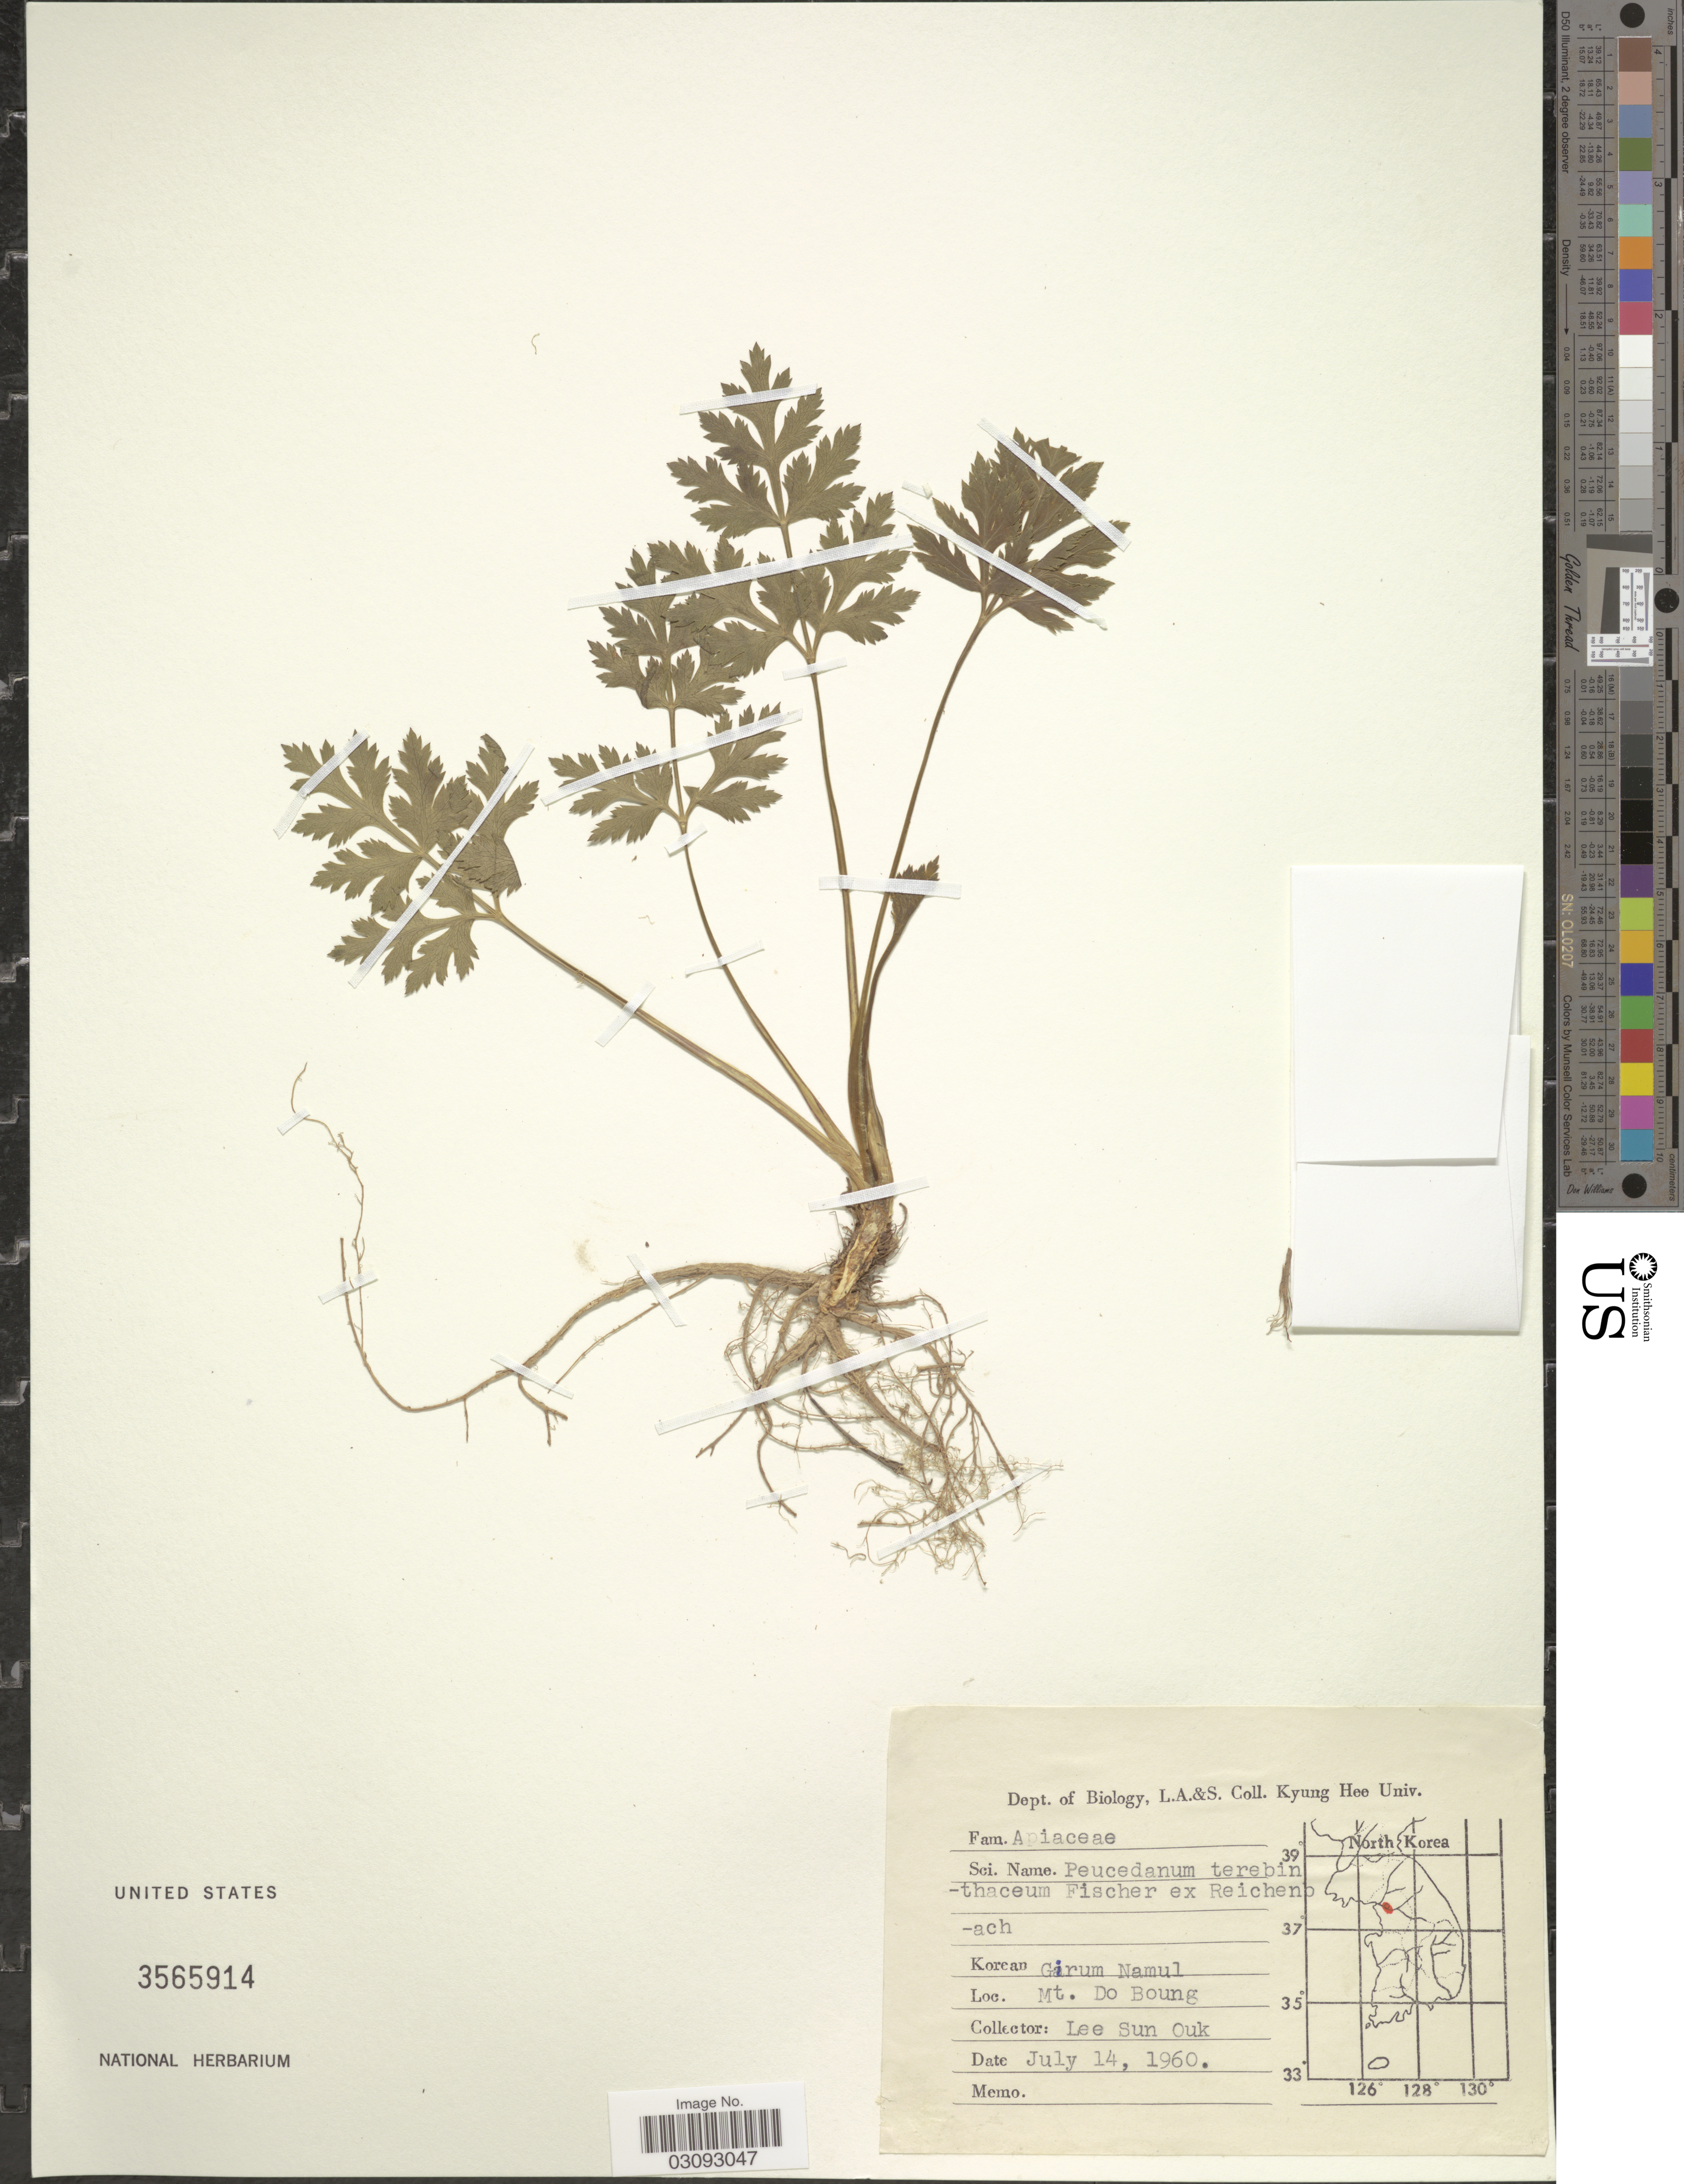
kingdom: Plantae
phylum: Tracheophyta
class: Magnoliopsida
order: Apiales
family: Apiaceae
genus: Peucedanum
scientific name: Peucedanum terebinthaceum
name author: (Fisch. ex Trevir.) Ledeb.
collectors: Lee Sun Ouk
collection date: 1960-07-14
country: South Korea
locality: Mt. Do Boung.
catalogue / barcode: US 3565914